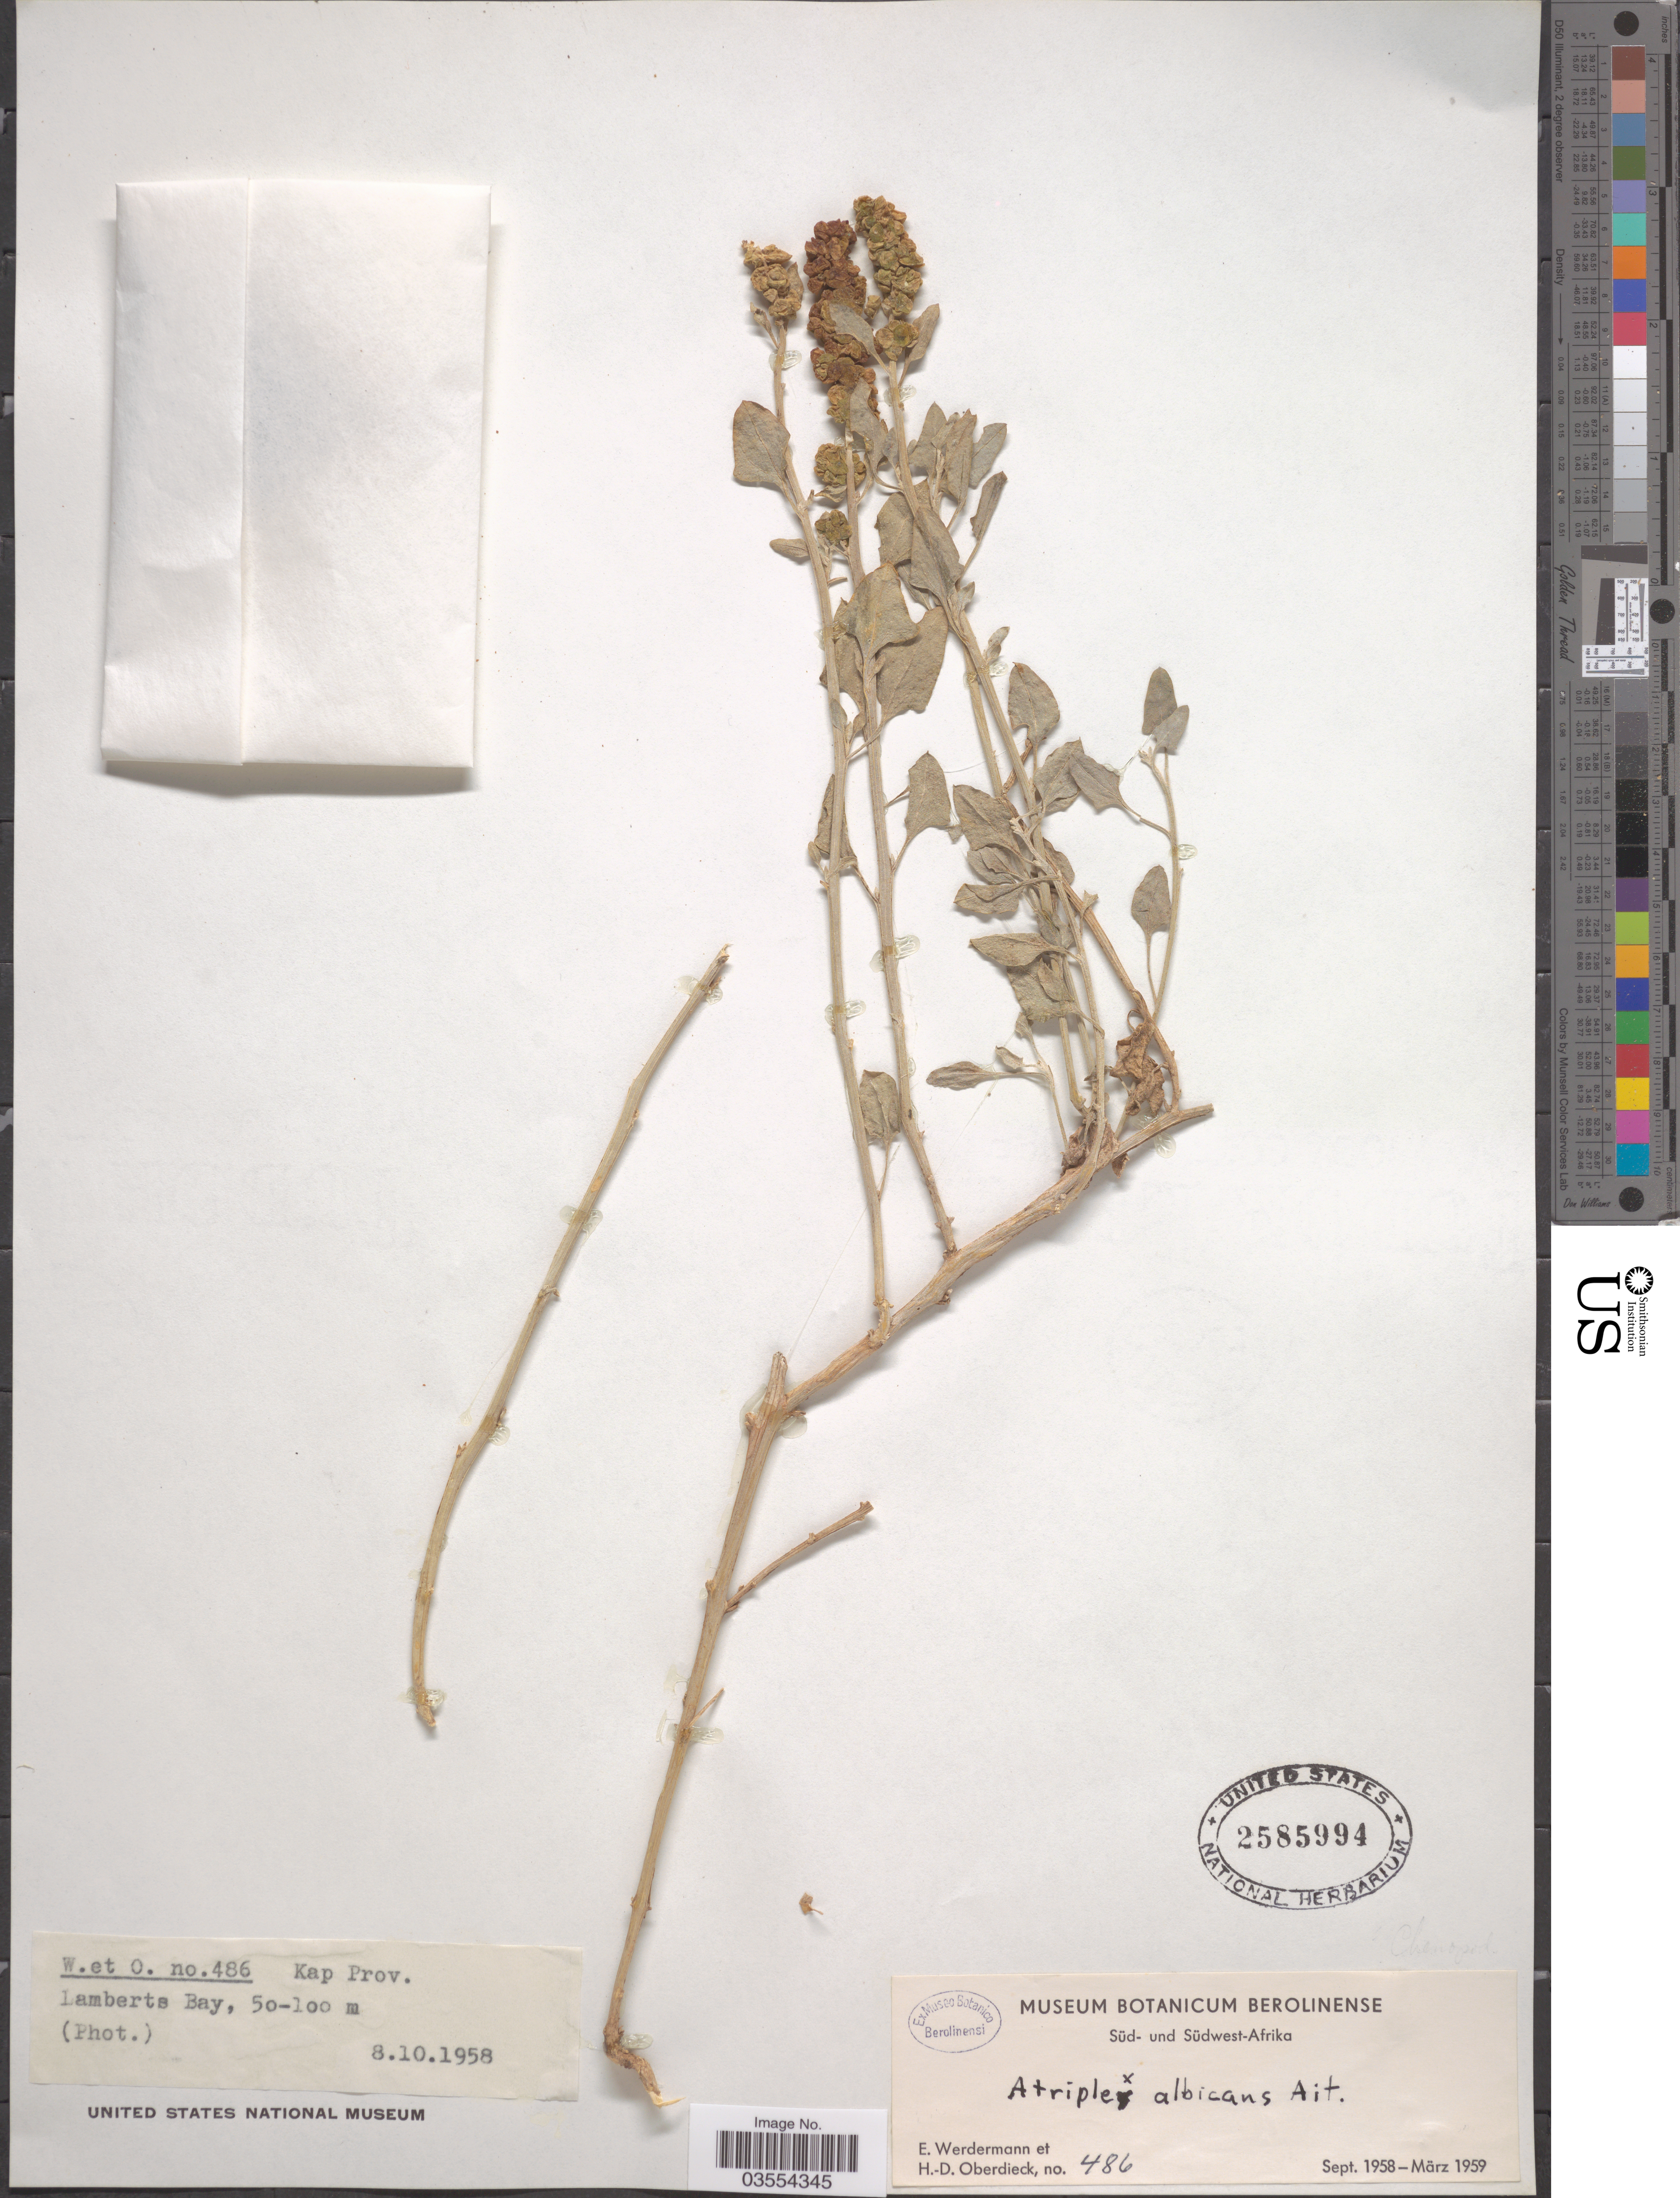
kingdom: Plantae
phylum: Tracheophyta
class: Magnoliopsida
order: Caryophyllales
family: Amaranthaceae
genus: Manochlamys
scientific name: Manochlamys albicans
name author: (Aiton) Aellen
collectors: E. Werdermann & H. Oberdieck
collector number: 486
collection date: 1958-10-08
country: South Africa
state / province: Western Cape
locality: Kap Prov., Lamberts Bay.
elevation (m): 50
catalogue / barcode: US 2585994